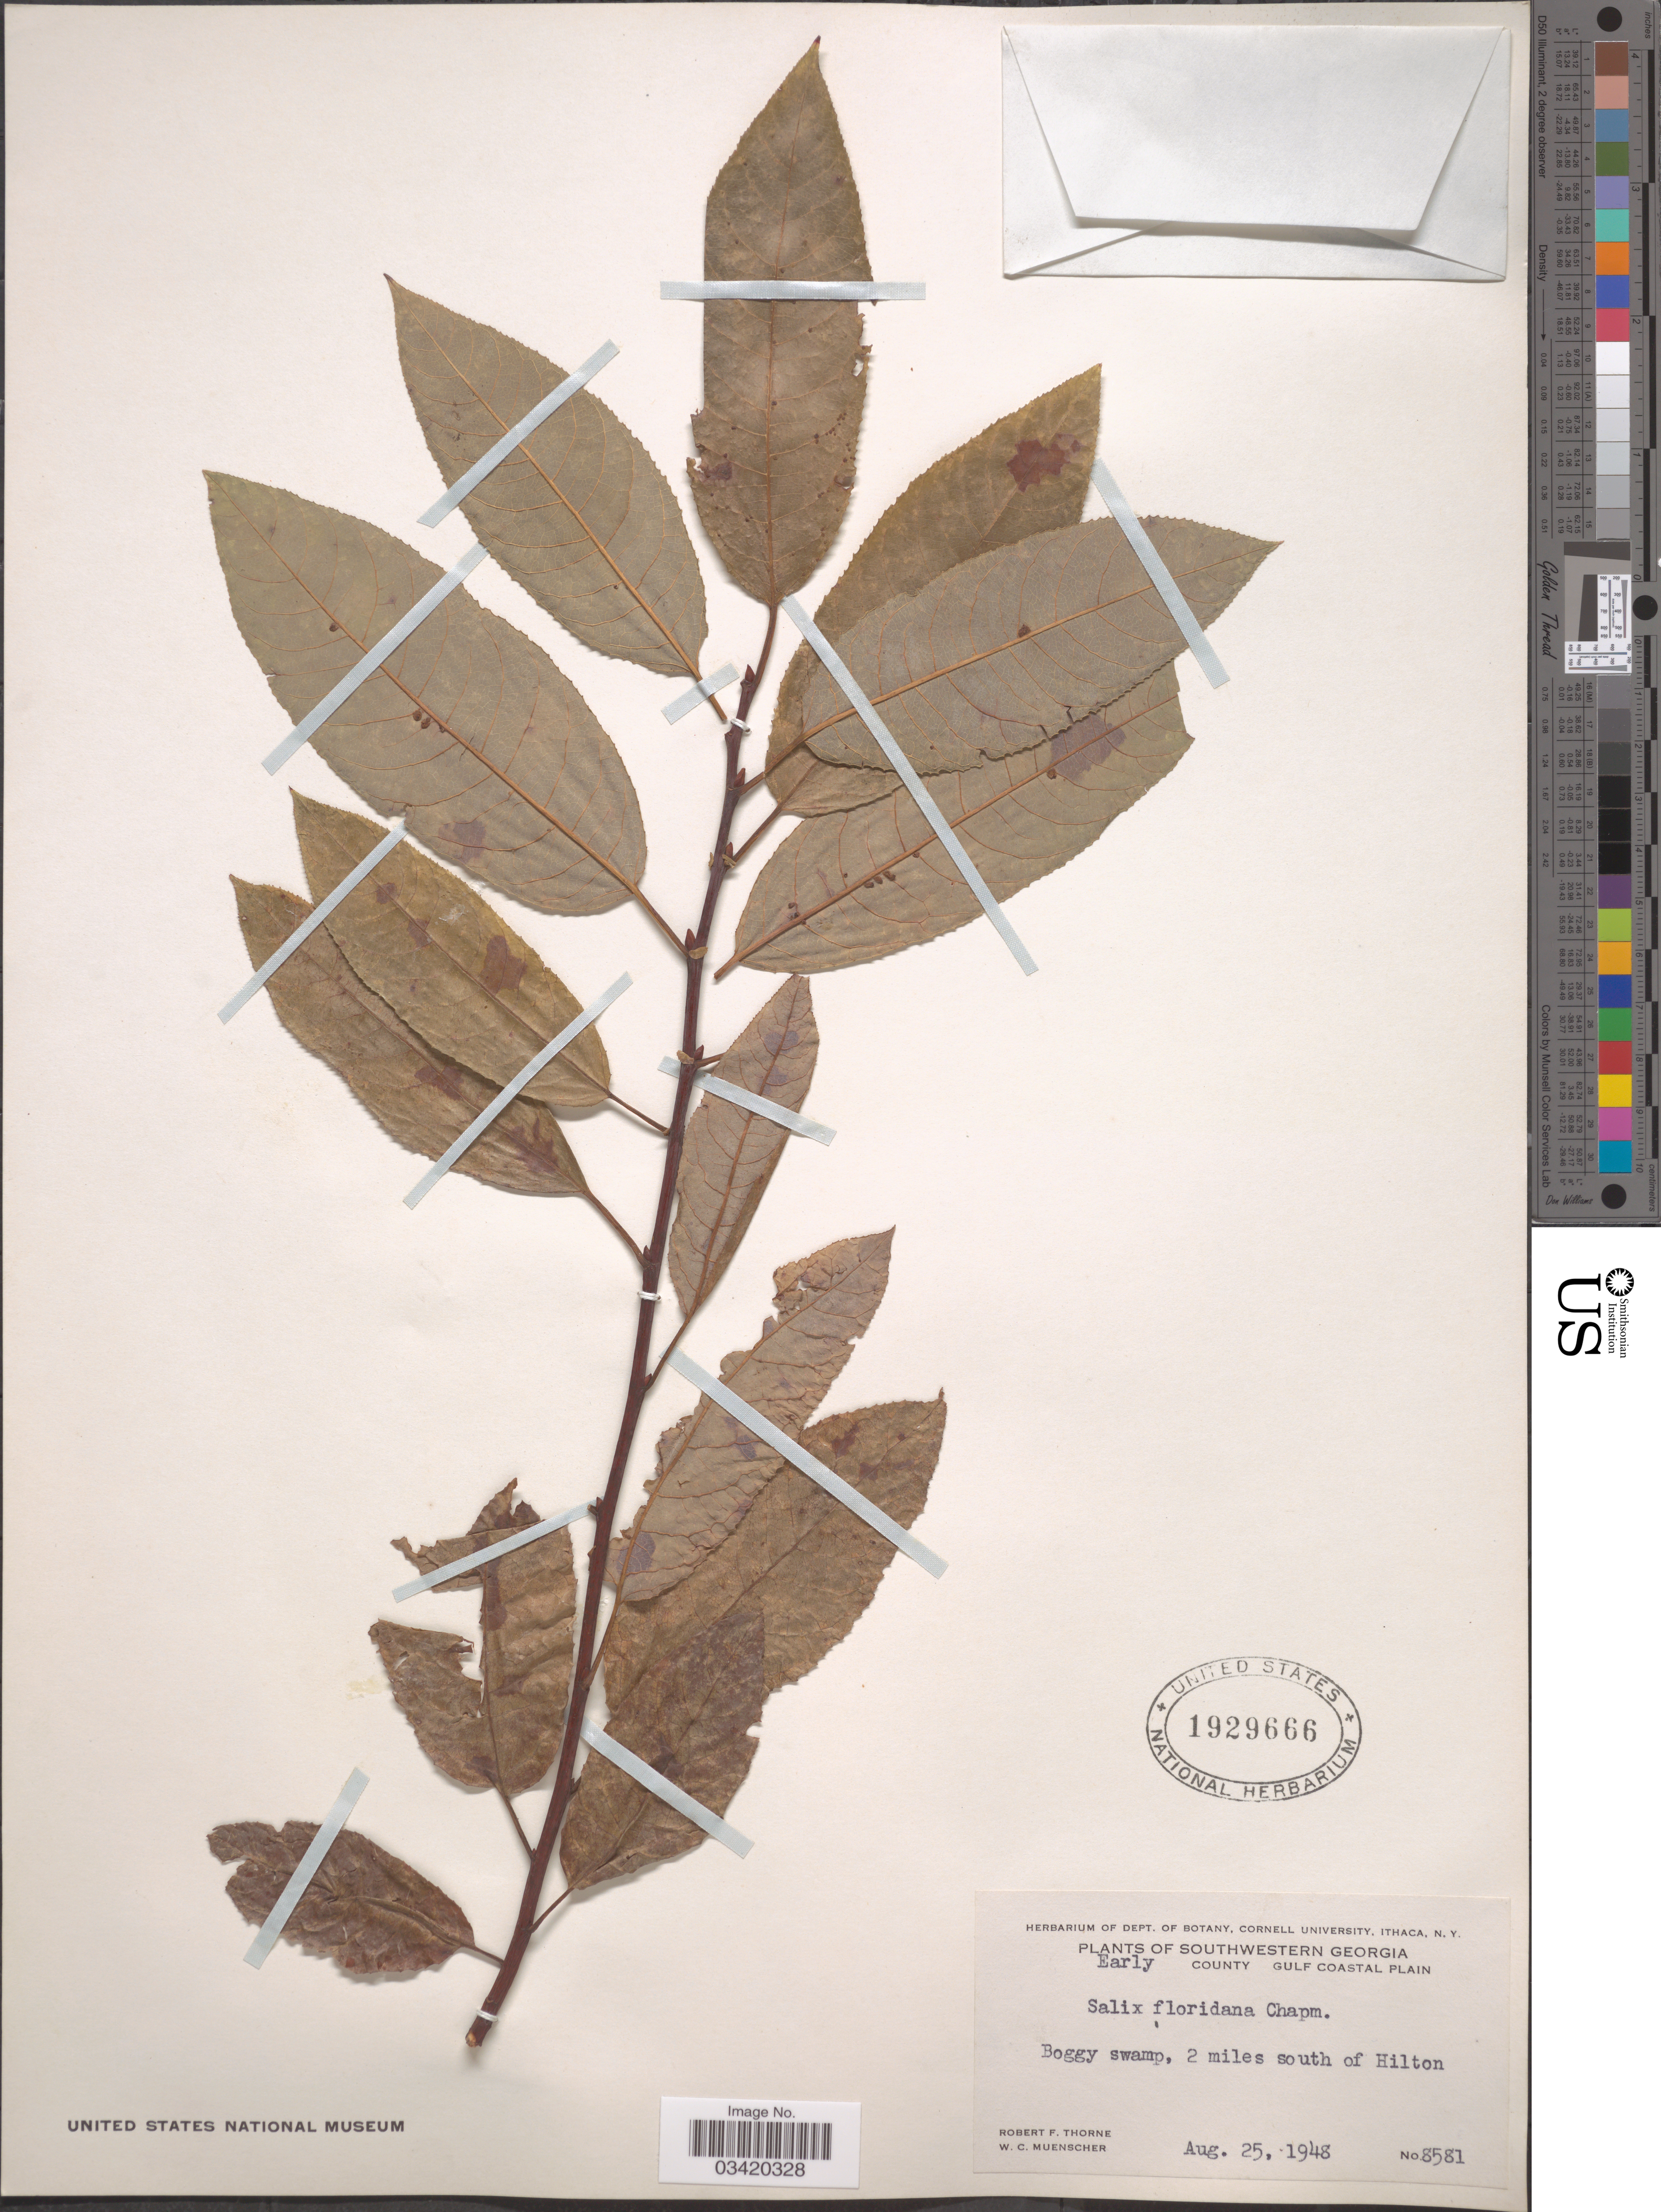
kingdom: Plantae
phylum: Tracheophyta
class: Magnoliopsida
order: Malpighiales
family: Salicaceae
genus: Salix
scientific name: Salix floridana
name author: Chapm.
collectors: R. F. Thorne & W. Muenscher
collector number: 8581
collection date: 1948-08-25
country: United States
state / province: Georgia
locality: Southwestern Georgia. Early County. Gulf Coastal Plain. 2 miles south of Hilton.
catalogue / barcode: US 1929666